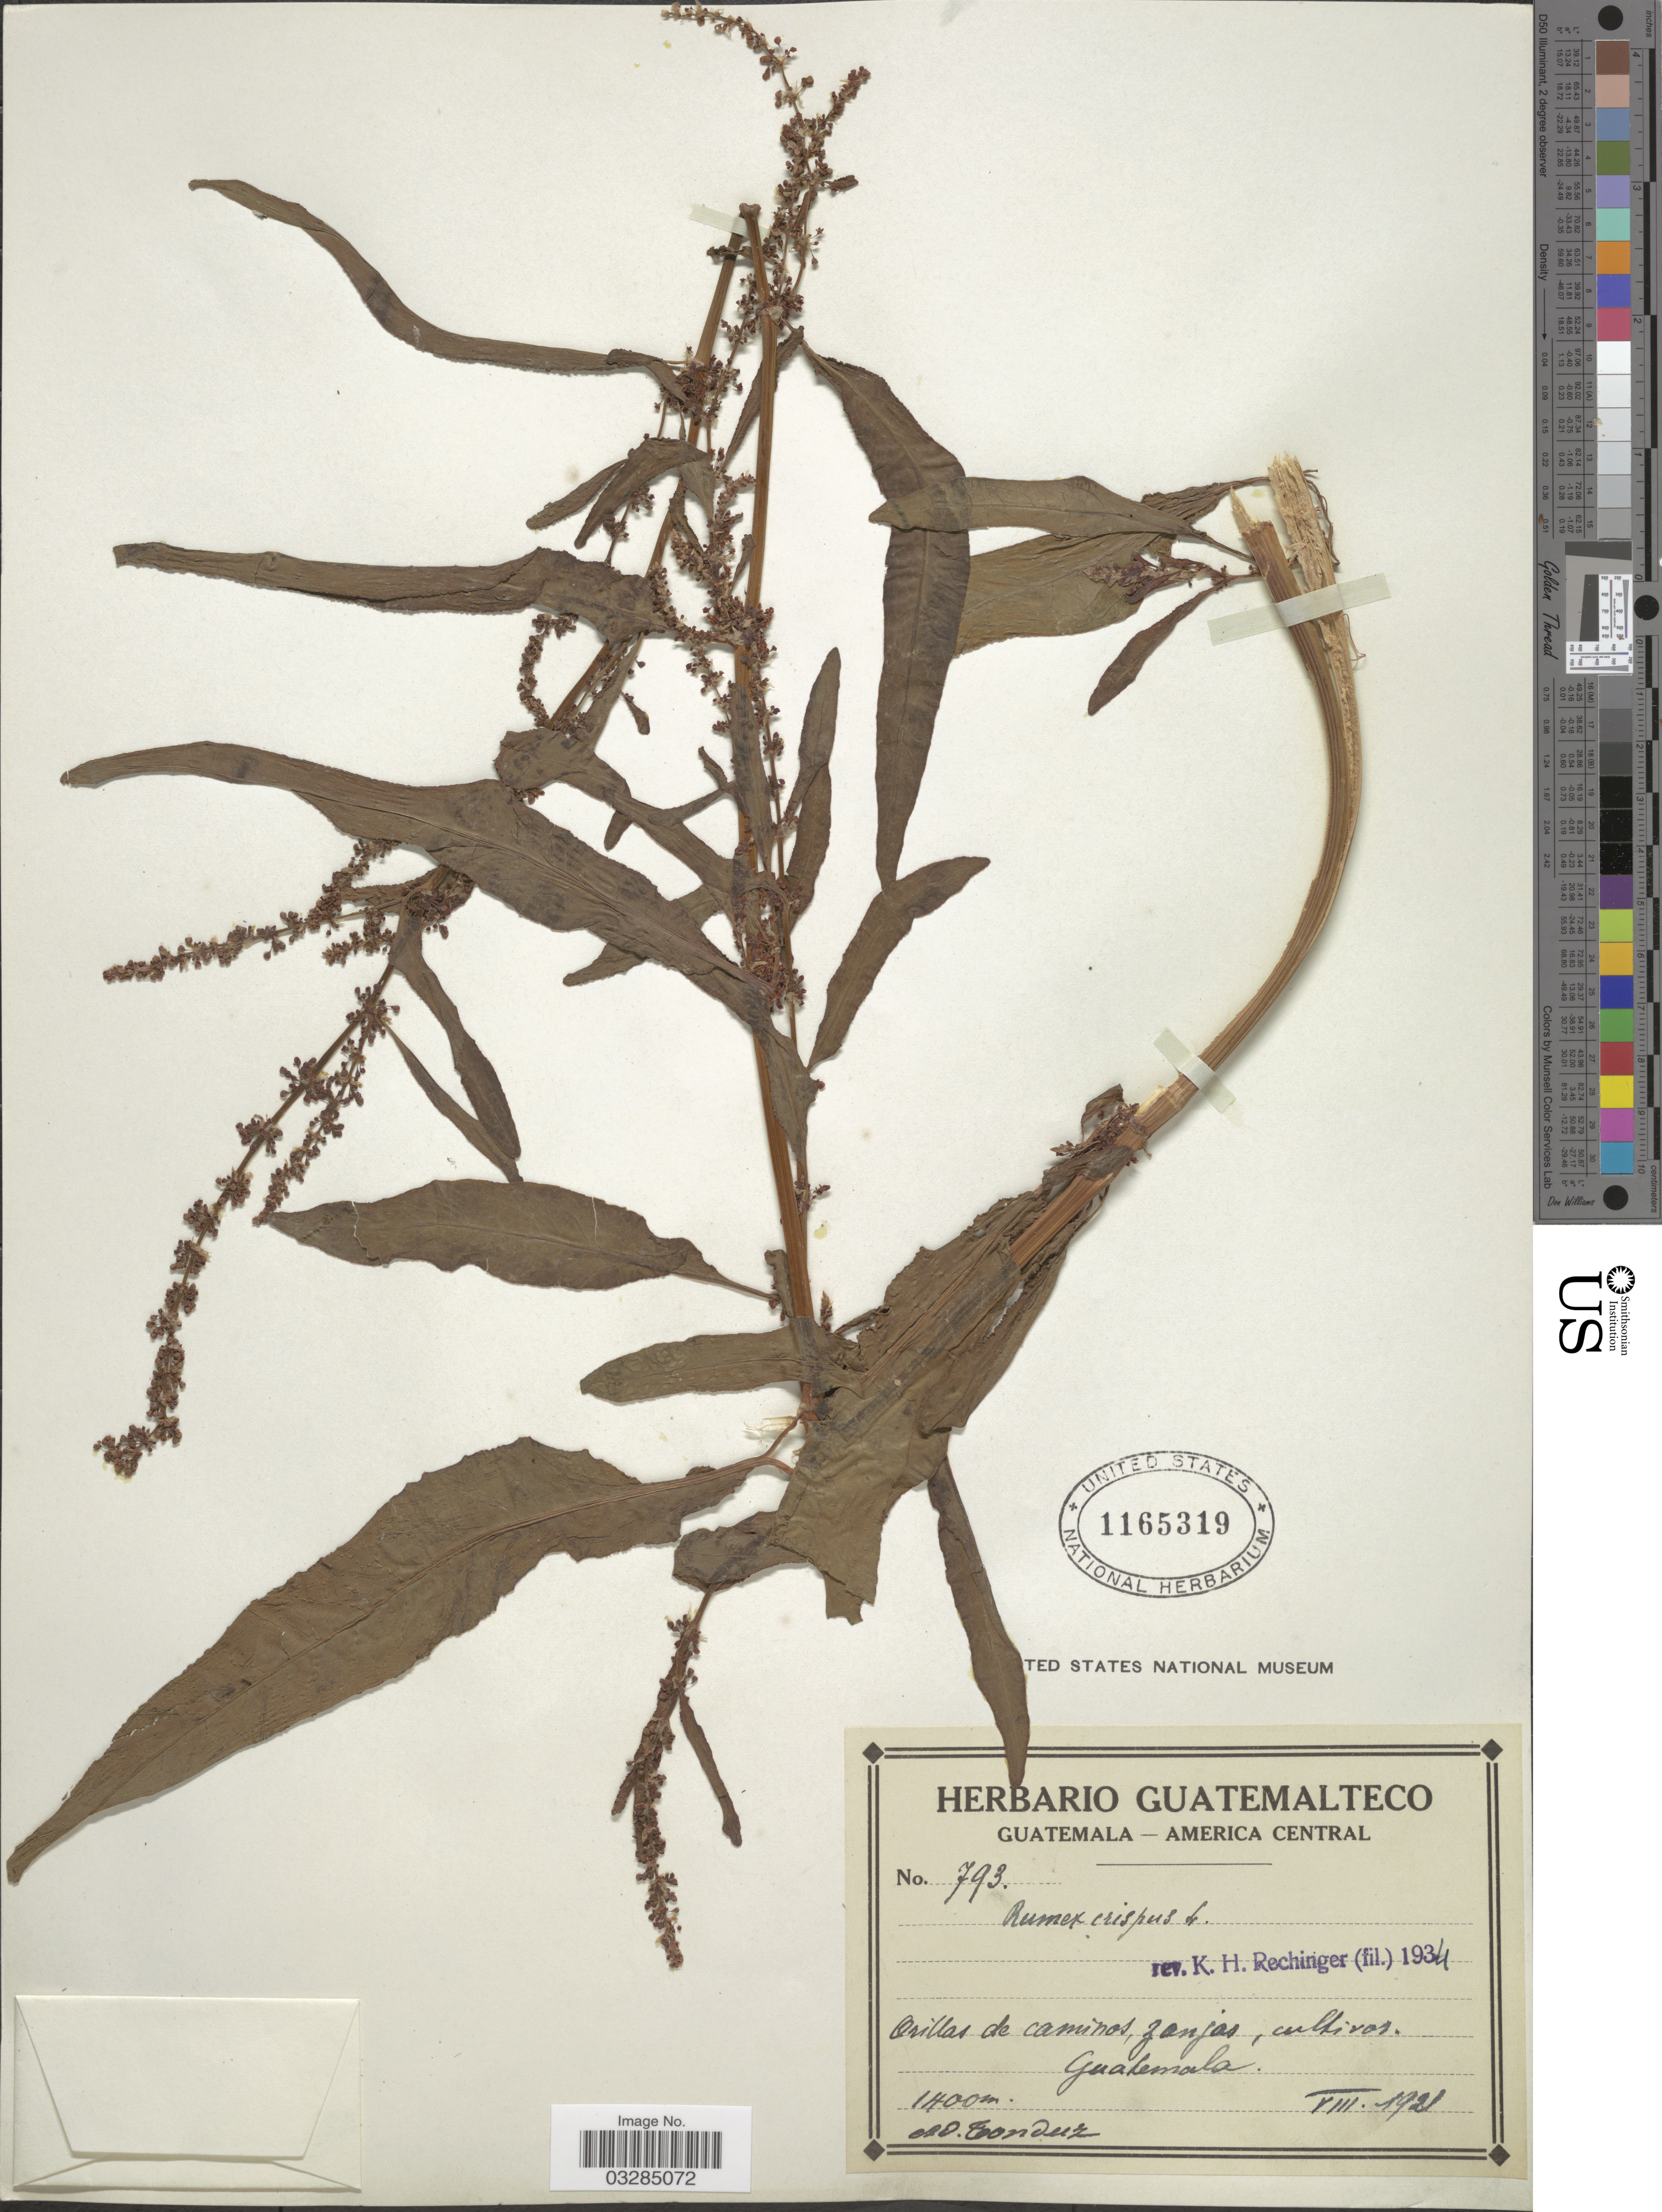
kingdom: Plantae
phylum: Tracheophyta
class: Magnoliopsida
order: Caryophyllales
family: Polygonaceae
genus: Rumex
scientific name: Rumex crispus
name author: L.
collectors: A. Tonduz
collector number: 793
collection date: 1921-08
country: Guatemala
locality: Orillas de caminos, zanjas.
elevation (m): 1400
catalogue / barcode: US 1165319